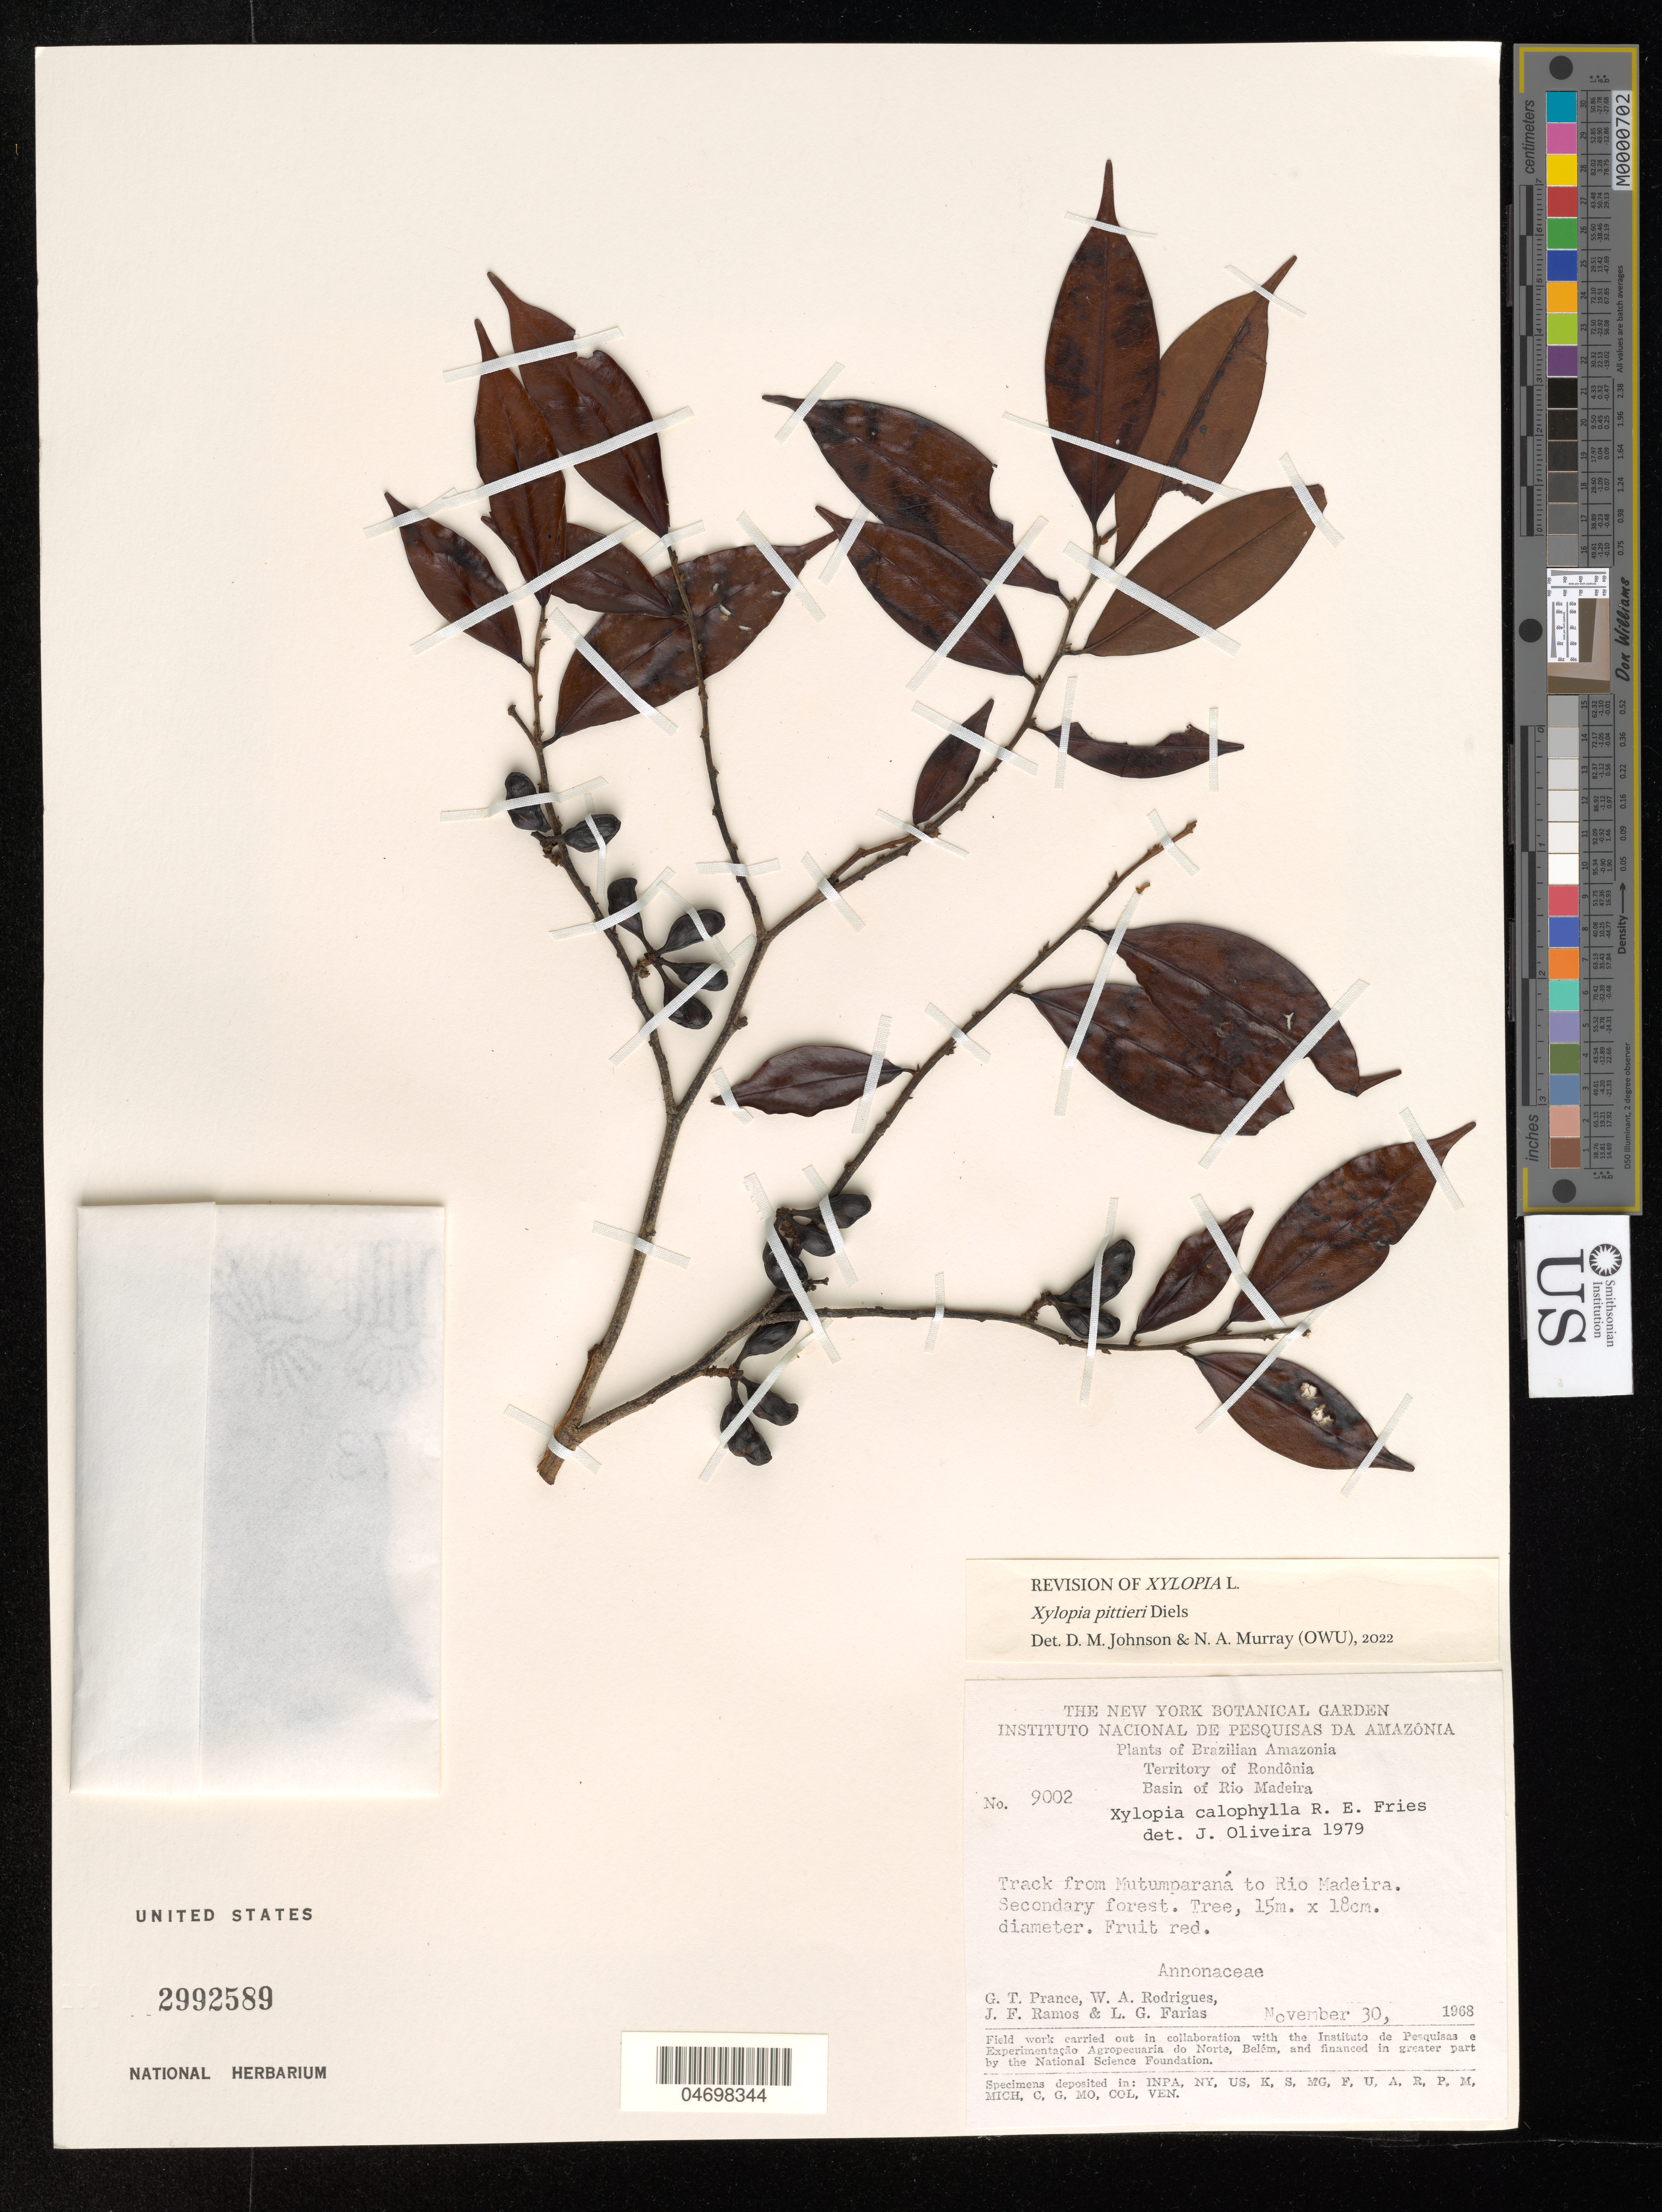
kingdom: Plantae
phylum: Tracheophyta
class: Magnoliopsida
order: Magnoliales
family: Annonaceae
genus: Xylopia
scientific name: Xylopia pittieri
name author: Diels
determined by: Johnson, D. M.; Murray, N. A.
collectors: G. T. Prance, W. A. Rodrigues, J. F. Ramos & L. G. Farias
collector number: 9002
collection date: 1968-11-30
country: Brazil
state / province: Rondônia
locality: Brazilian Amazonia, Territory of Rondonia, Basin of Rio Madeira, Track from Mutumparana to Rio Madeira, Capoeira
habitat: Secondary forest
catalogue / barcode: US 2992589